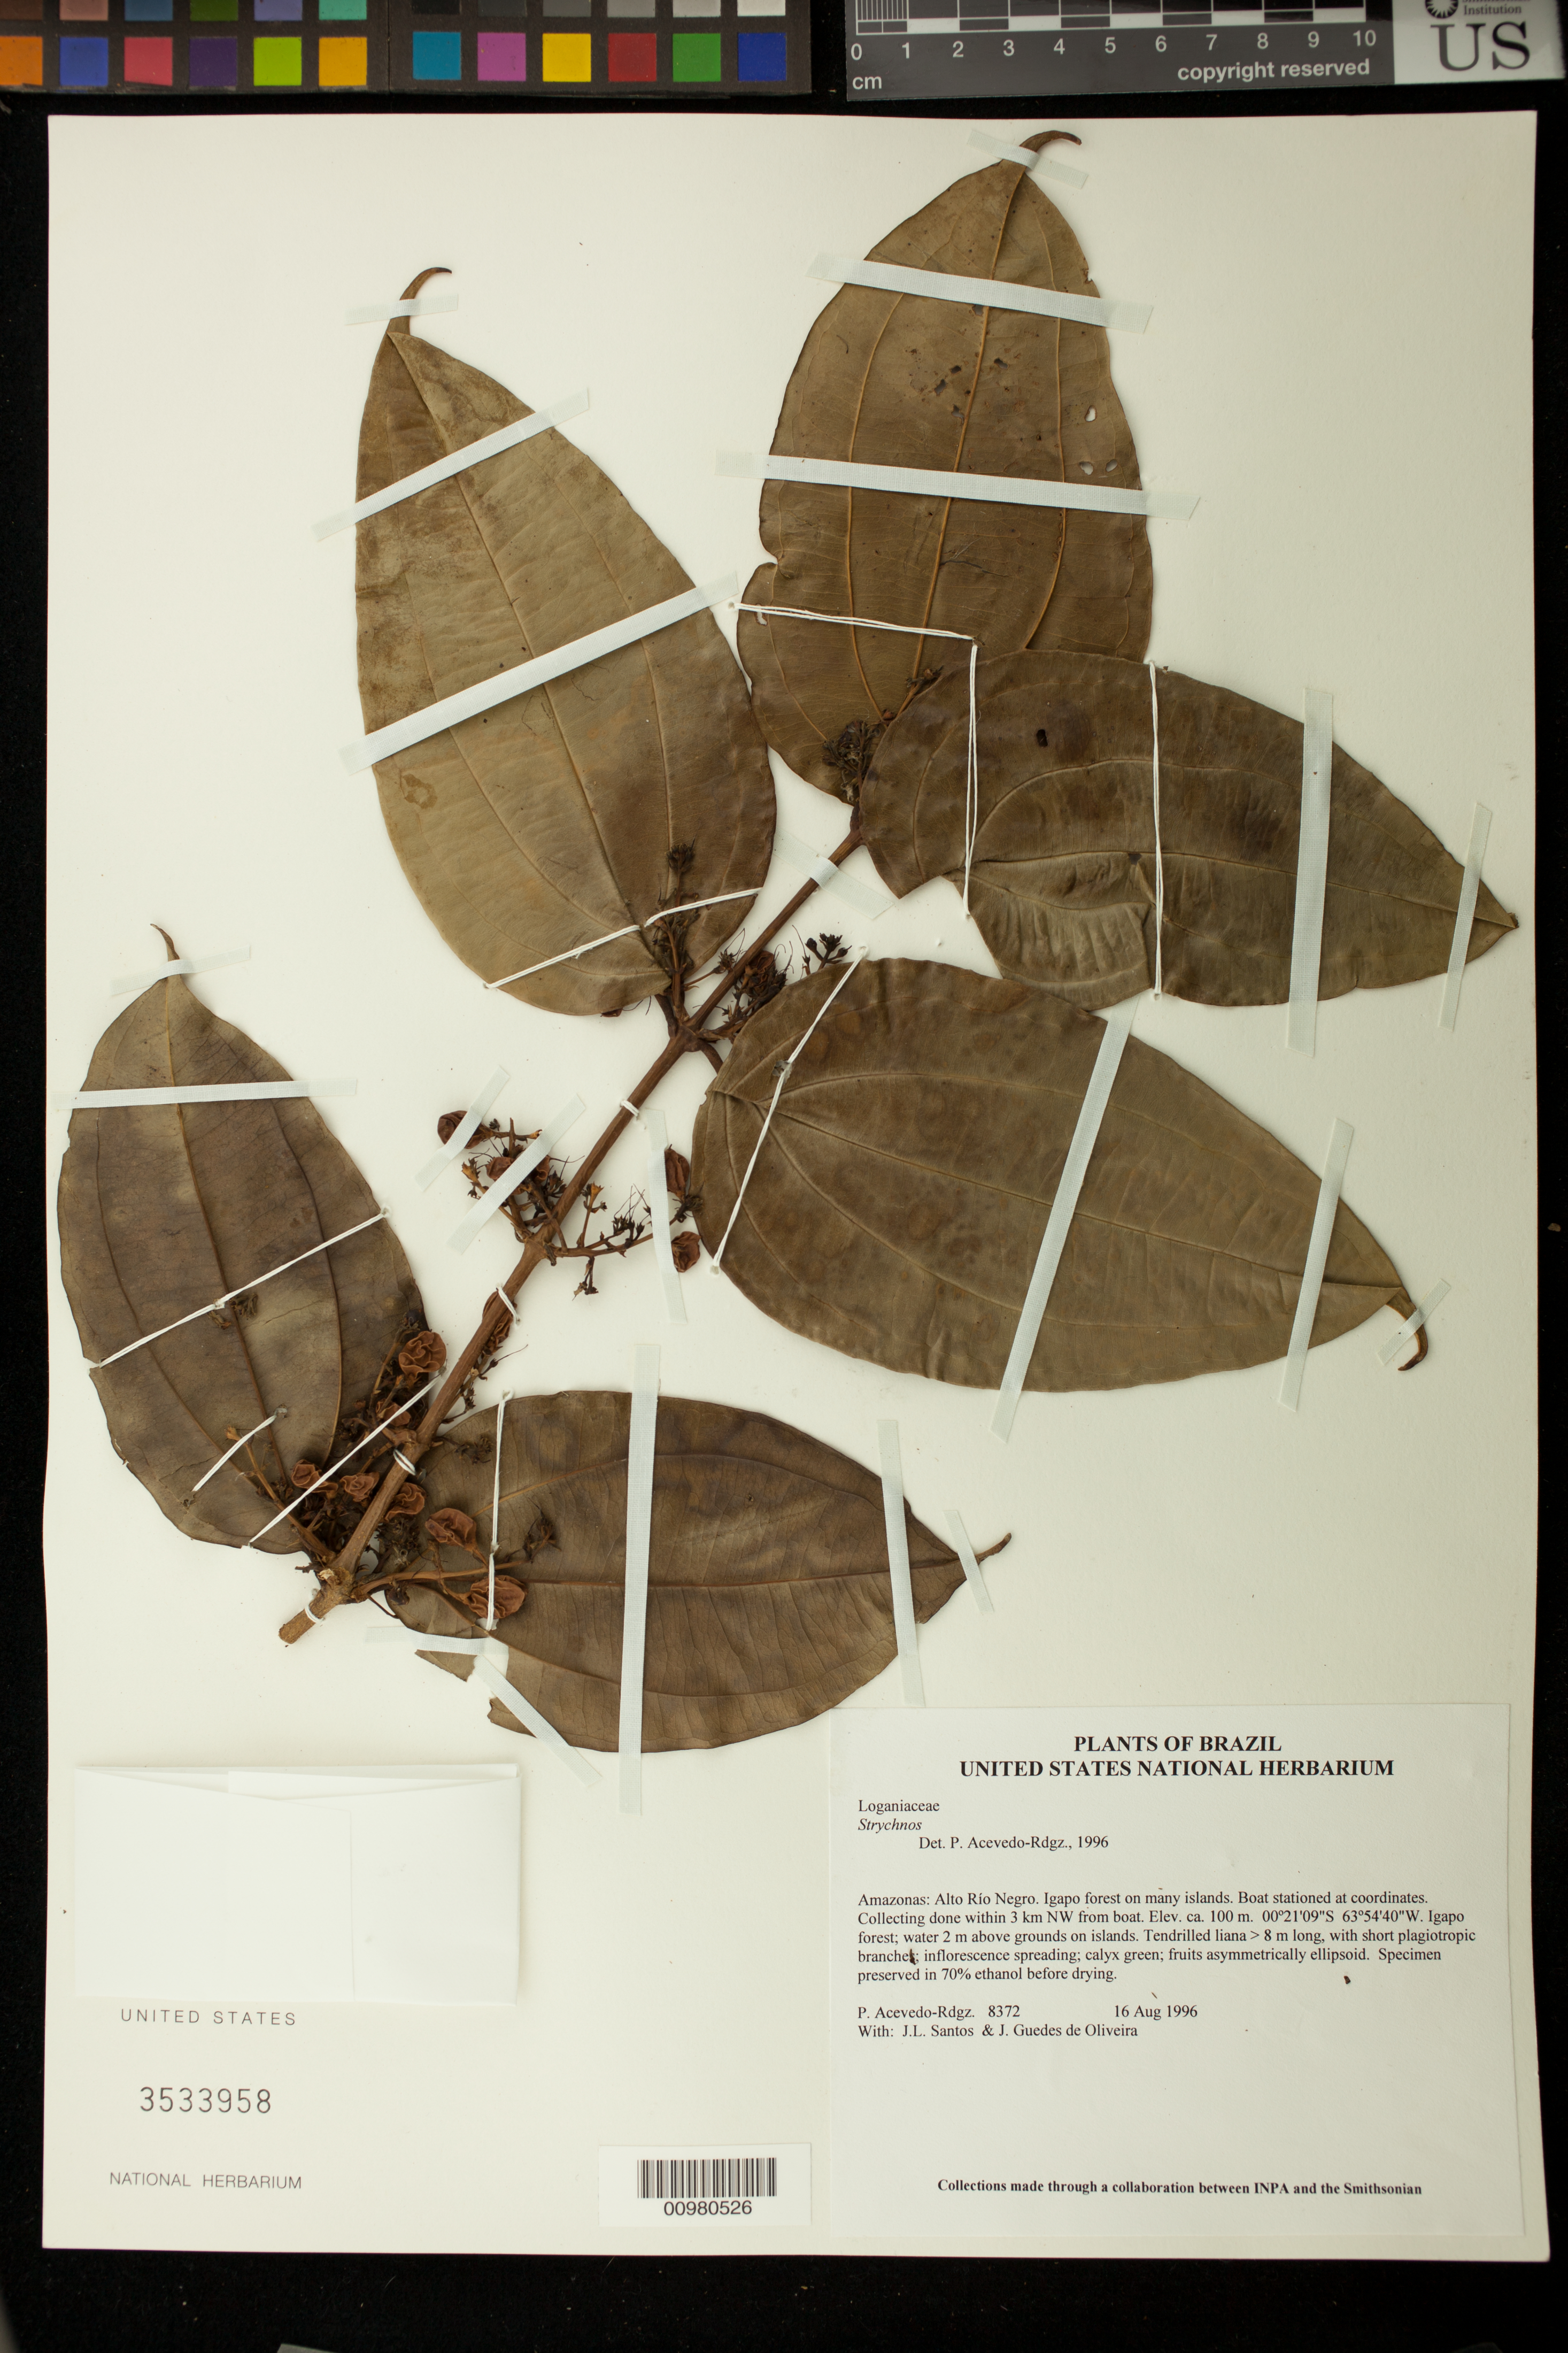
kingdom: Plantae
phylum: Tracheophyta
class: Magnoliopsida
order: Gentianales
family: Loganiaceae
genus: Strychnos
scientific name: Strychnos panurensis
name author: Sprague & Sandwith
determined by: Setubal, R. B.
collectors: P. Acevedo-Rodr., J. L. Santos & J. Guedes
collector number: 8372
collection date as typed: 16 Aug 1996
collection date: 1996-08-16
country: Brazil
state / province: Amazonas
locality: Amazonas: Alto Río Negro. Igapo forest on many islands. Boat stationed at coordinates. Collecting done within 3 km NW from boat.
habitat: Igapo forest; water 2 m above grounds on islands.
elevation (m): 100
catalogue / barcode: US 3533958